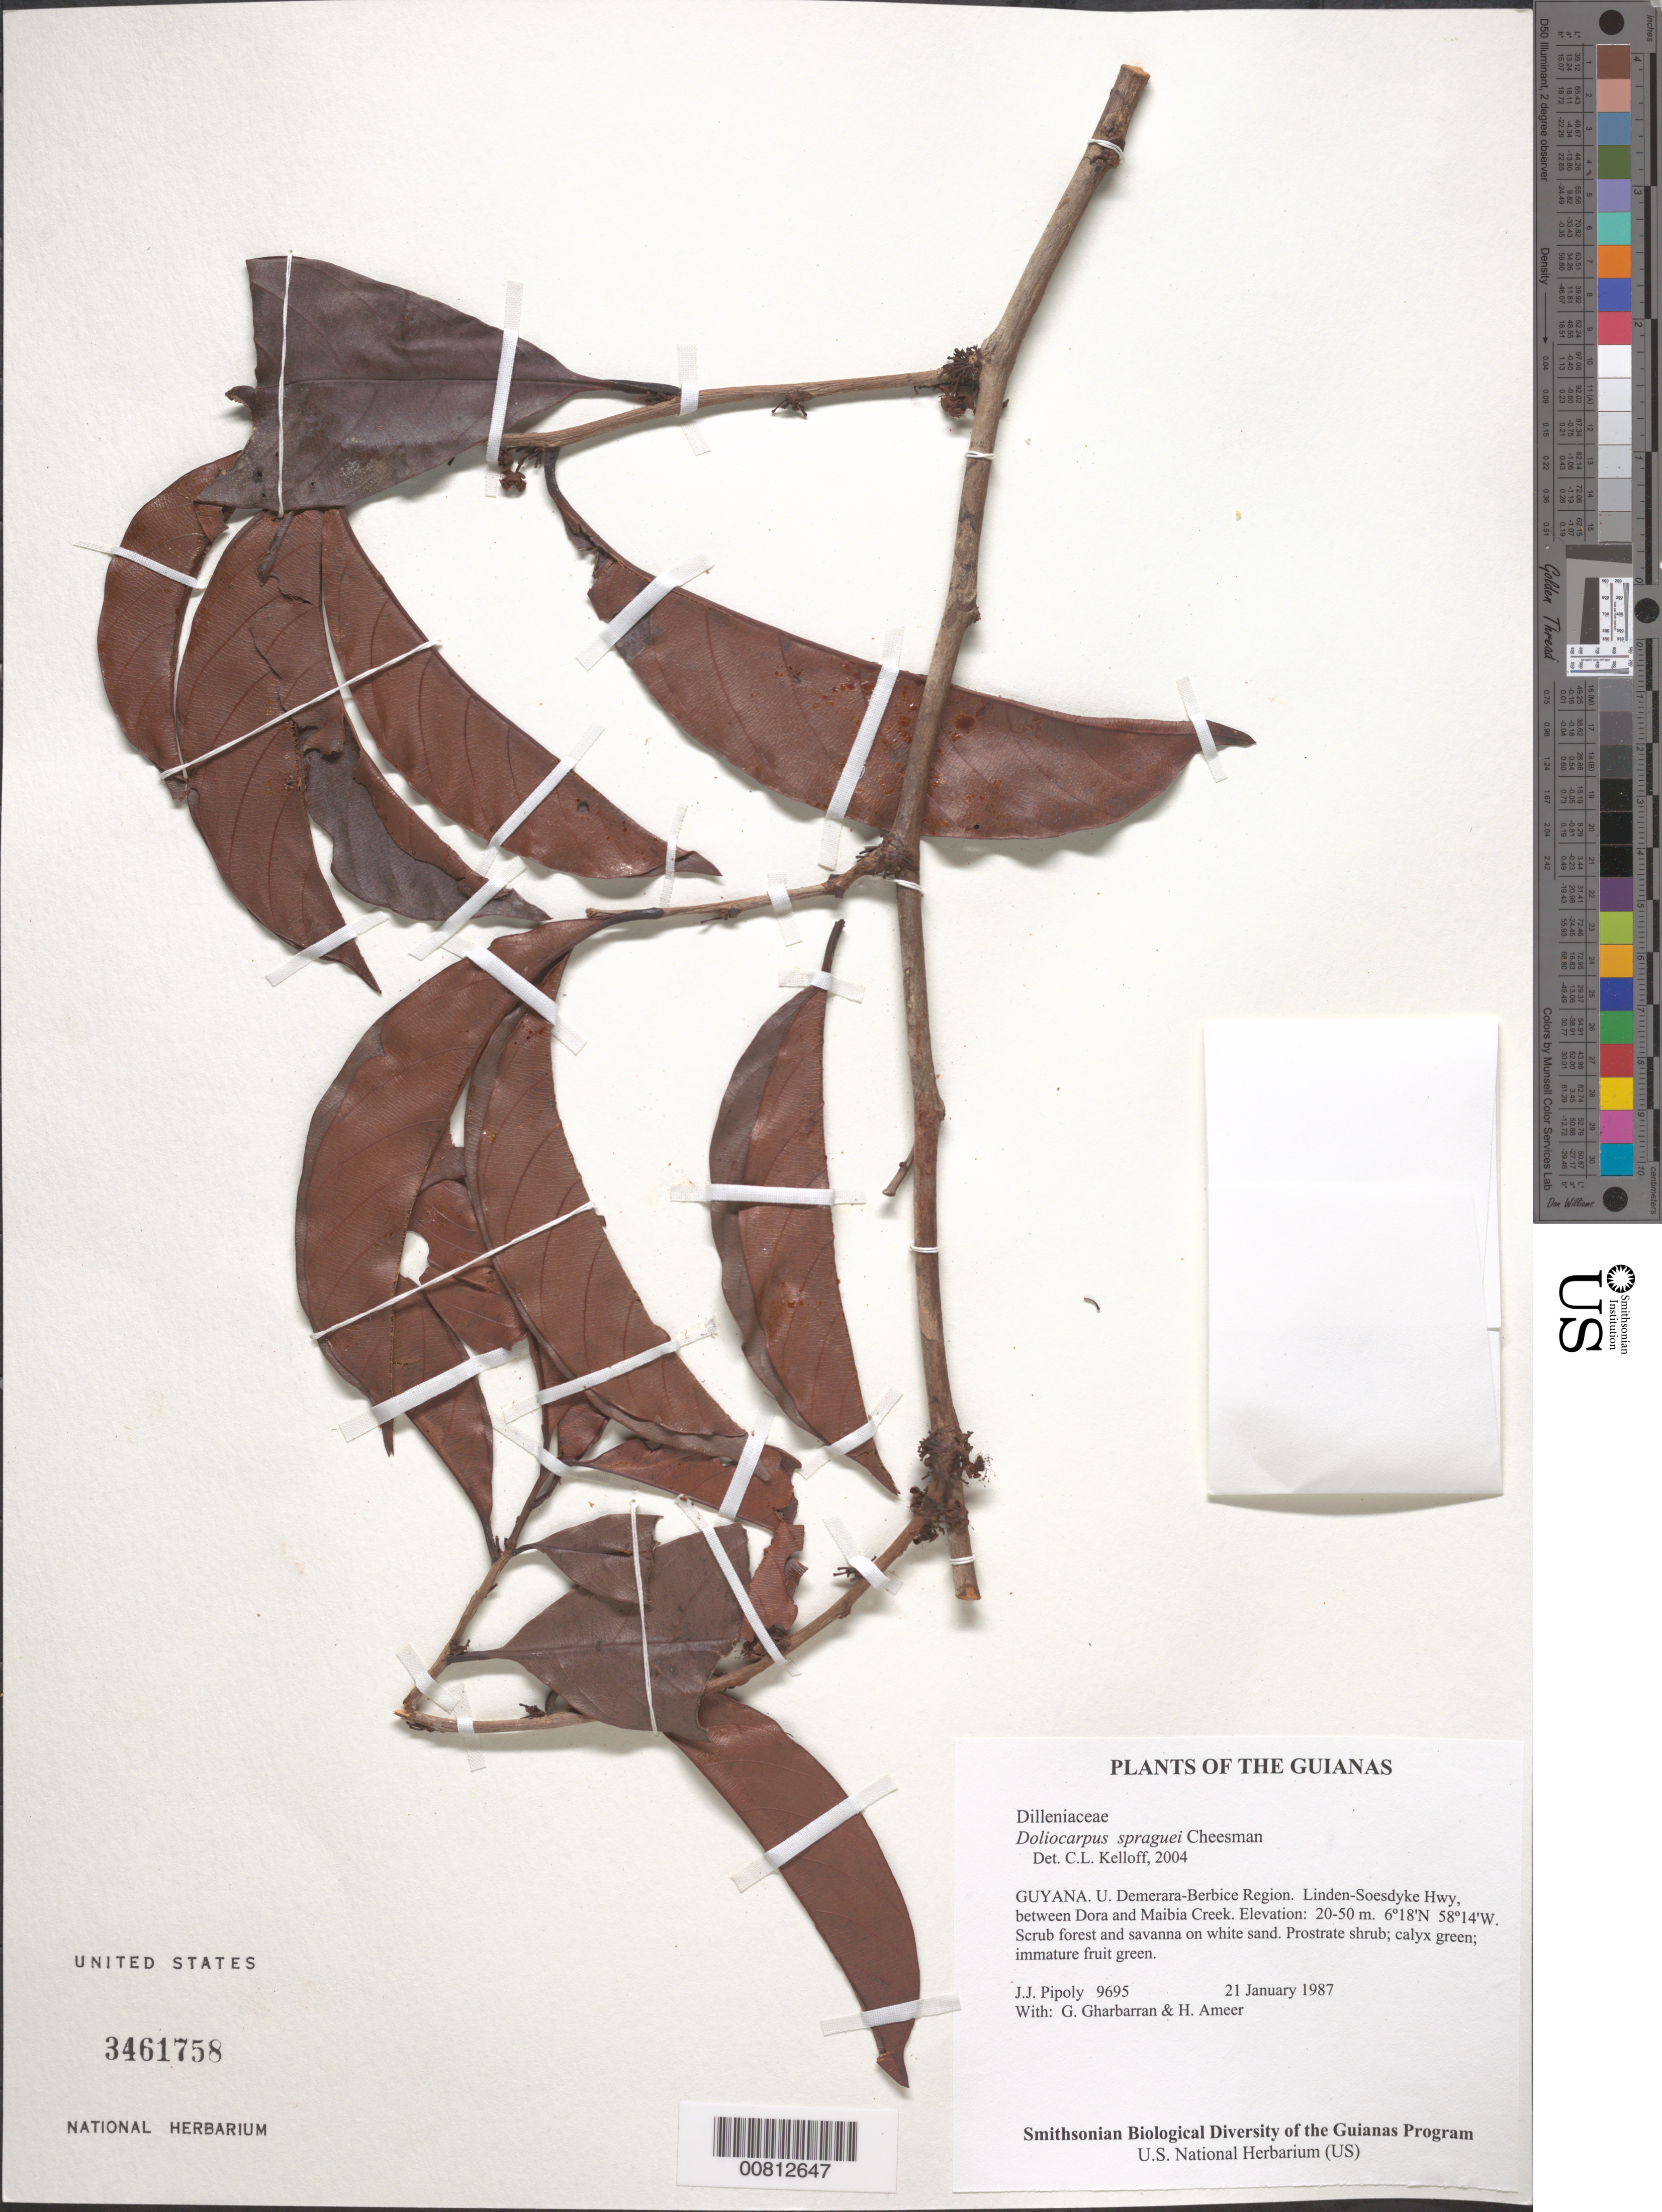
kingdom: Plantae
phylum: Tracheophyta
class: Magnoliopsida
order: Dilleniales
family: Dilleniaceae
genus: Doliocarpus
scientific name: Doliocarpus spraguei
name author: Cheesman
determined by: Kelloff, Carol L., (US), Smithsonian Institution - National Museum of Natural History (UNITED STATES)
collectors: J. J. Pipoly, G. Gharbarran & H. Ameer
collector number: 9695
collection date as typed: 21 January 1987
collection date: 1987-01-21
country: Guyana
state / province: U. Demerara-Berbice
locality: Linden-Soesdyke Hwy, between Dora and Maibia Creek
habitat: Scrub forest and savanna on white sand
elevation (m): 20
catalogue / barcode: US 3461758